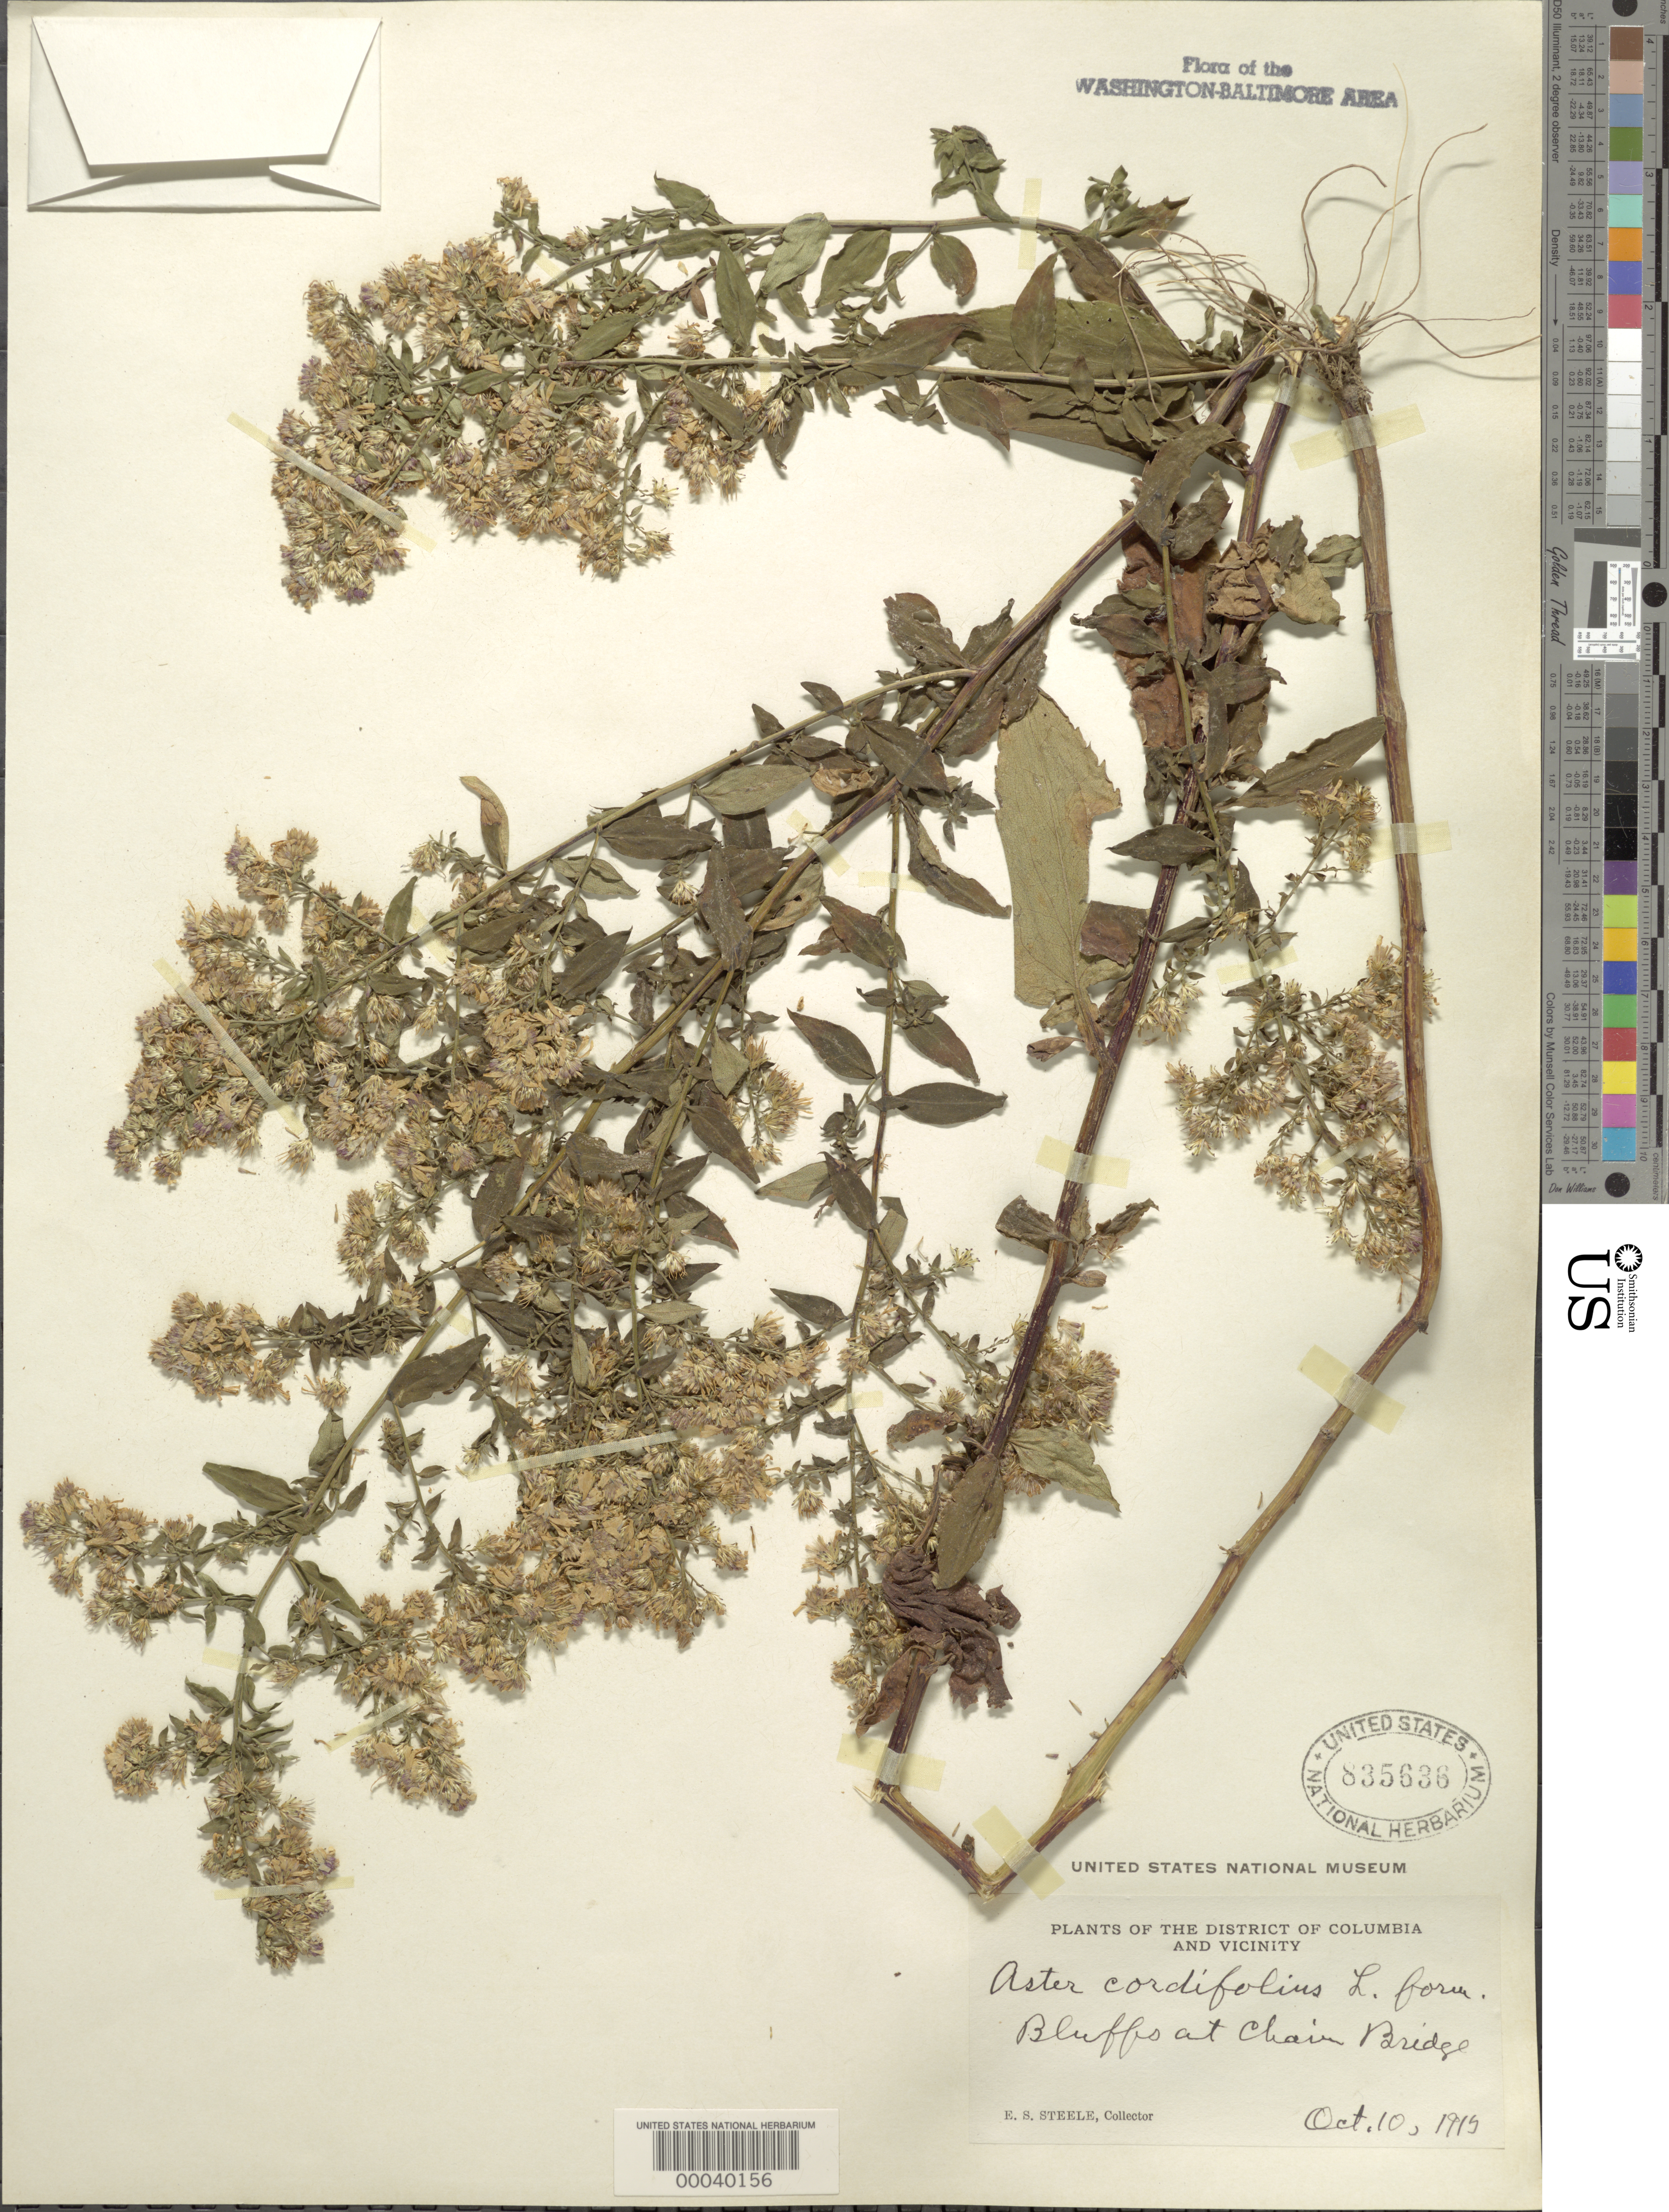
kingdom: Plantae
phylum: Tracheophyta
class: Magnoliopsida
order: Asterales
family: Asteraceae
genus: Symphyotrichum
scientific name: Symphyotrichum cordifolium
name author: (L.) G.L. Nesom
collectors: E. Steele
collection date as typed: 10 Oct 1919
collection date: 1919-10-10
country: United States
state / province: District of Columbia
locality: Bluffs at Chain Bridge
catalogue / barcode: US 835636